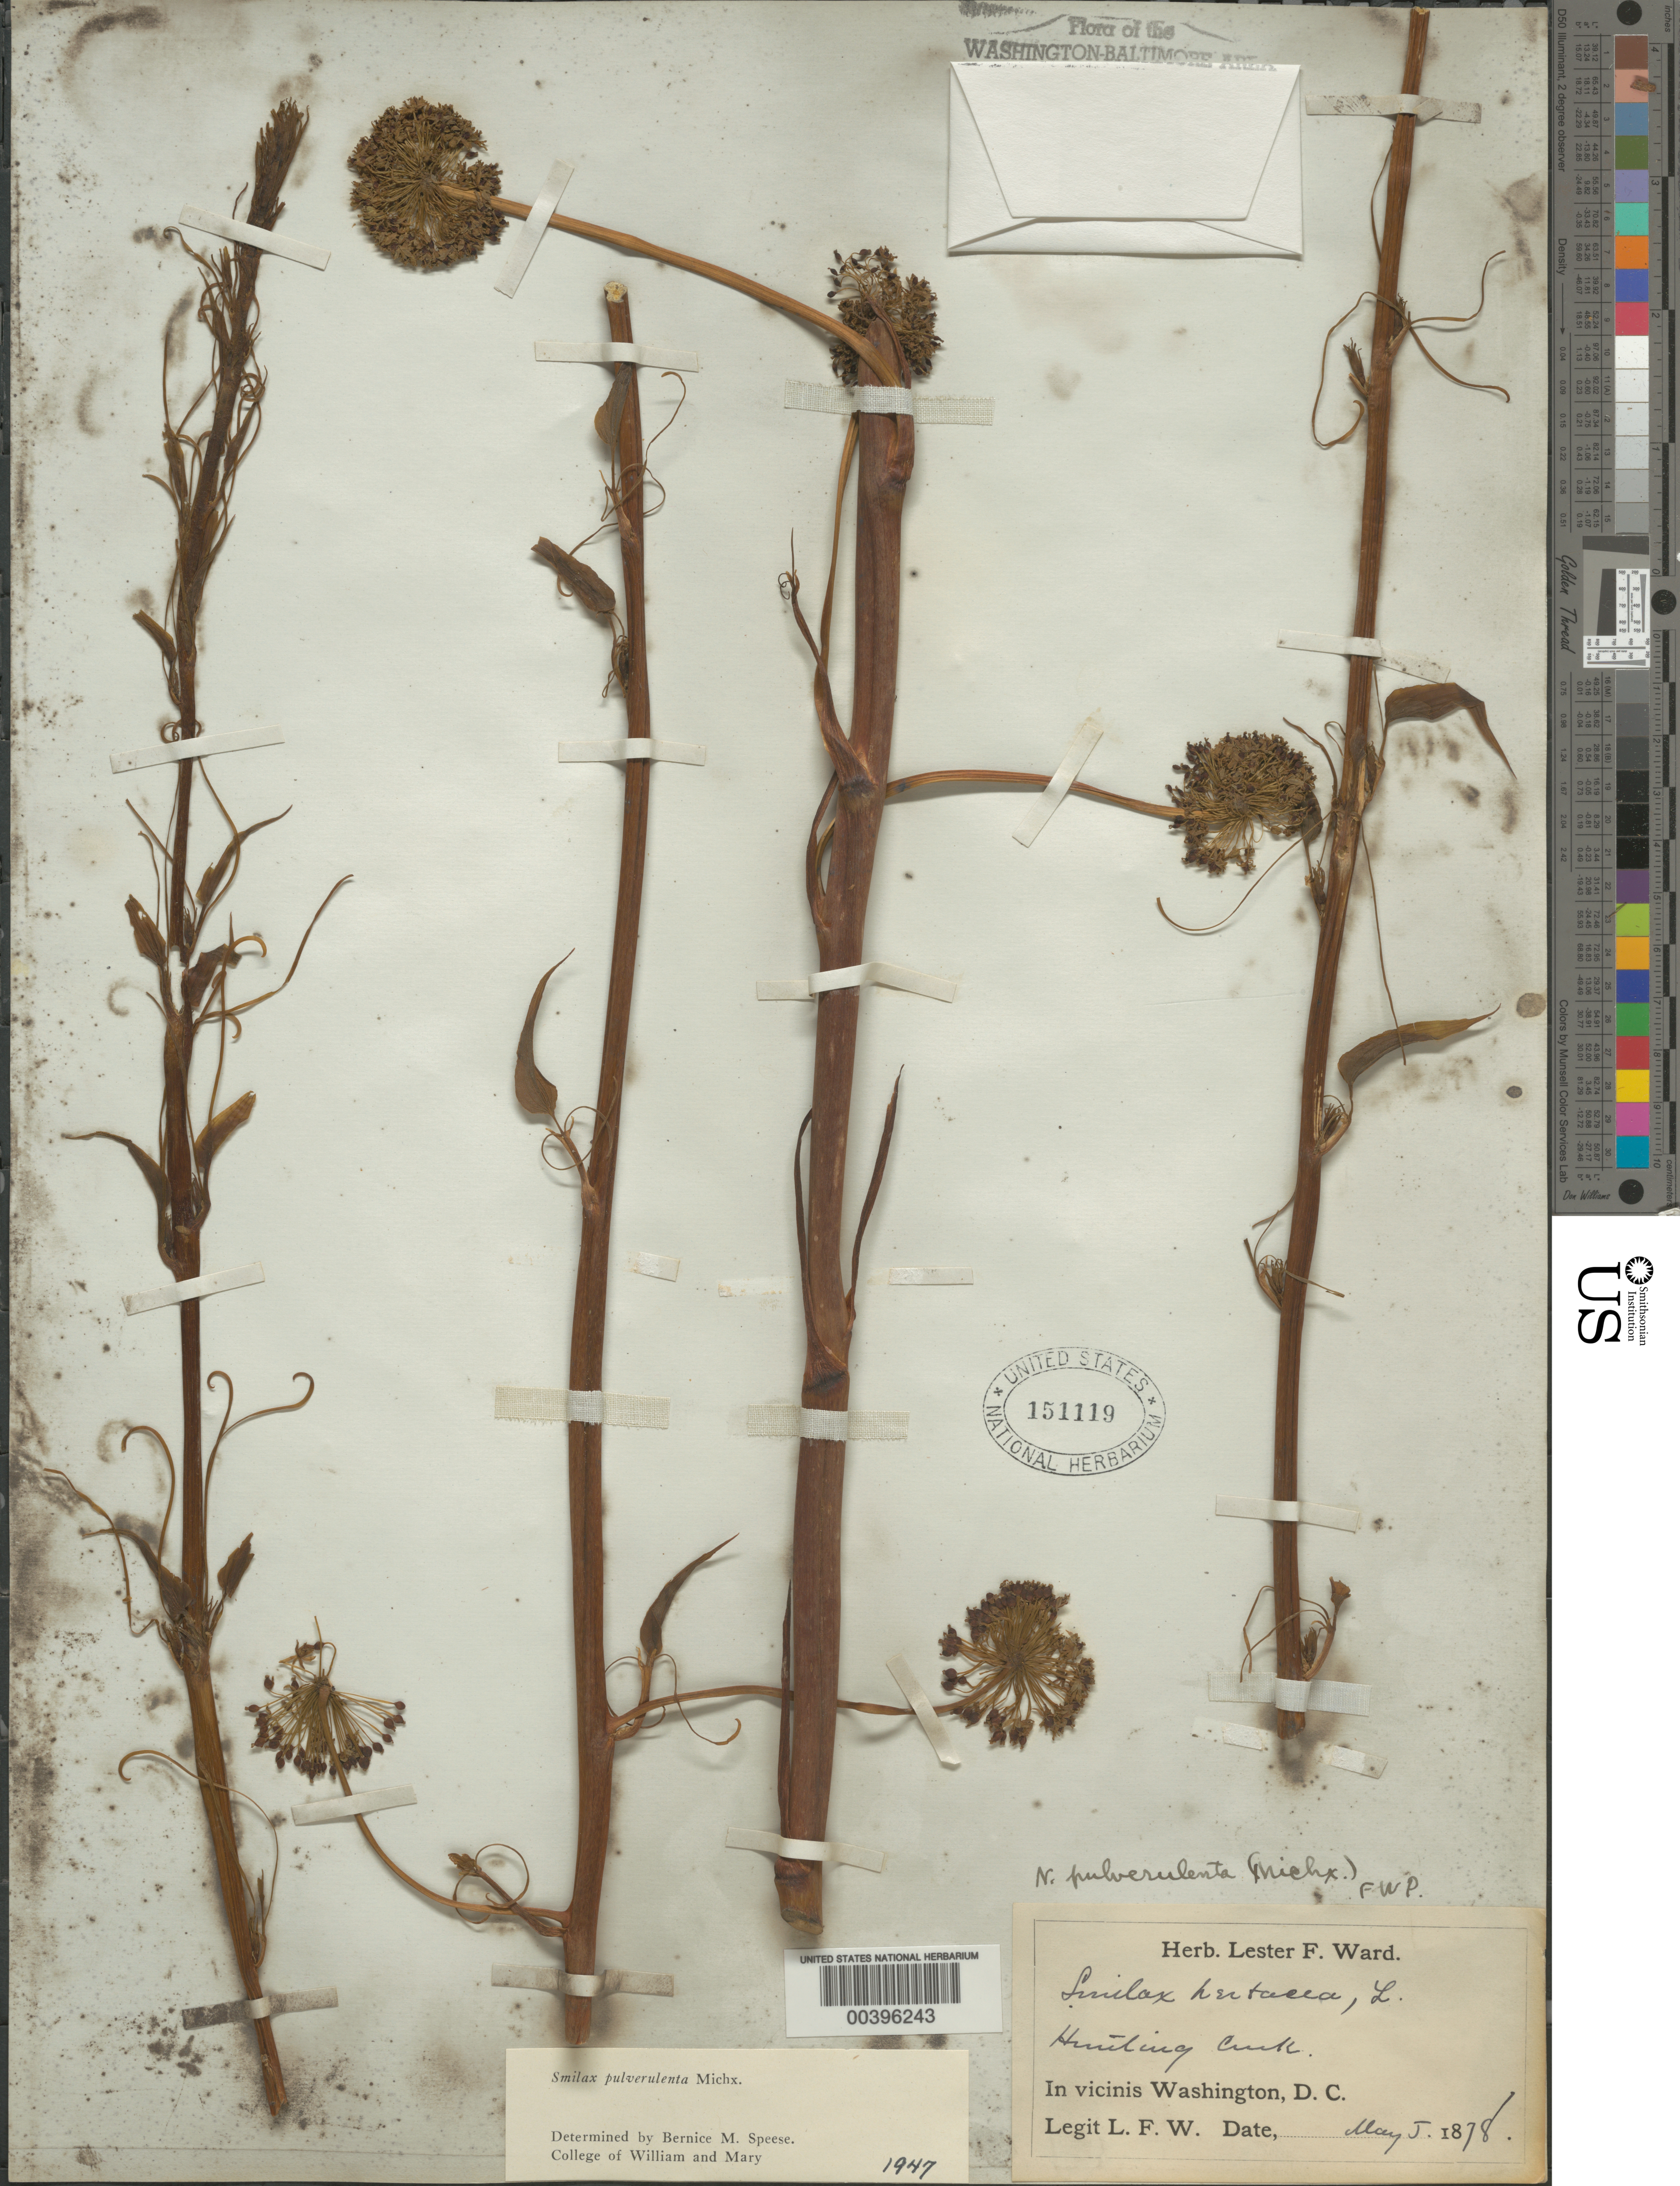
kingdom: Plantae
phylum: Tracheophyta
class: Liliopsida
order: Liliales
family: Smilacaceae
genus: Smilax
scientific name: Smilax pulverulenta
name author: Michx.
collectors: L. F. Ward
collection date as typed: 05 May 1878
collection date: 1878-05-05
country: United States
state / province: Virginia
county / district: Fairfax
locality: Hunting Creek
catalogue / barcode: US 151119